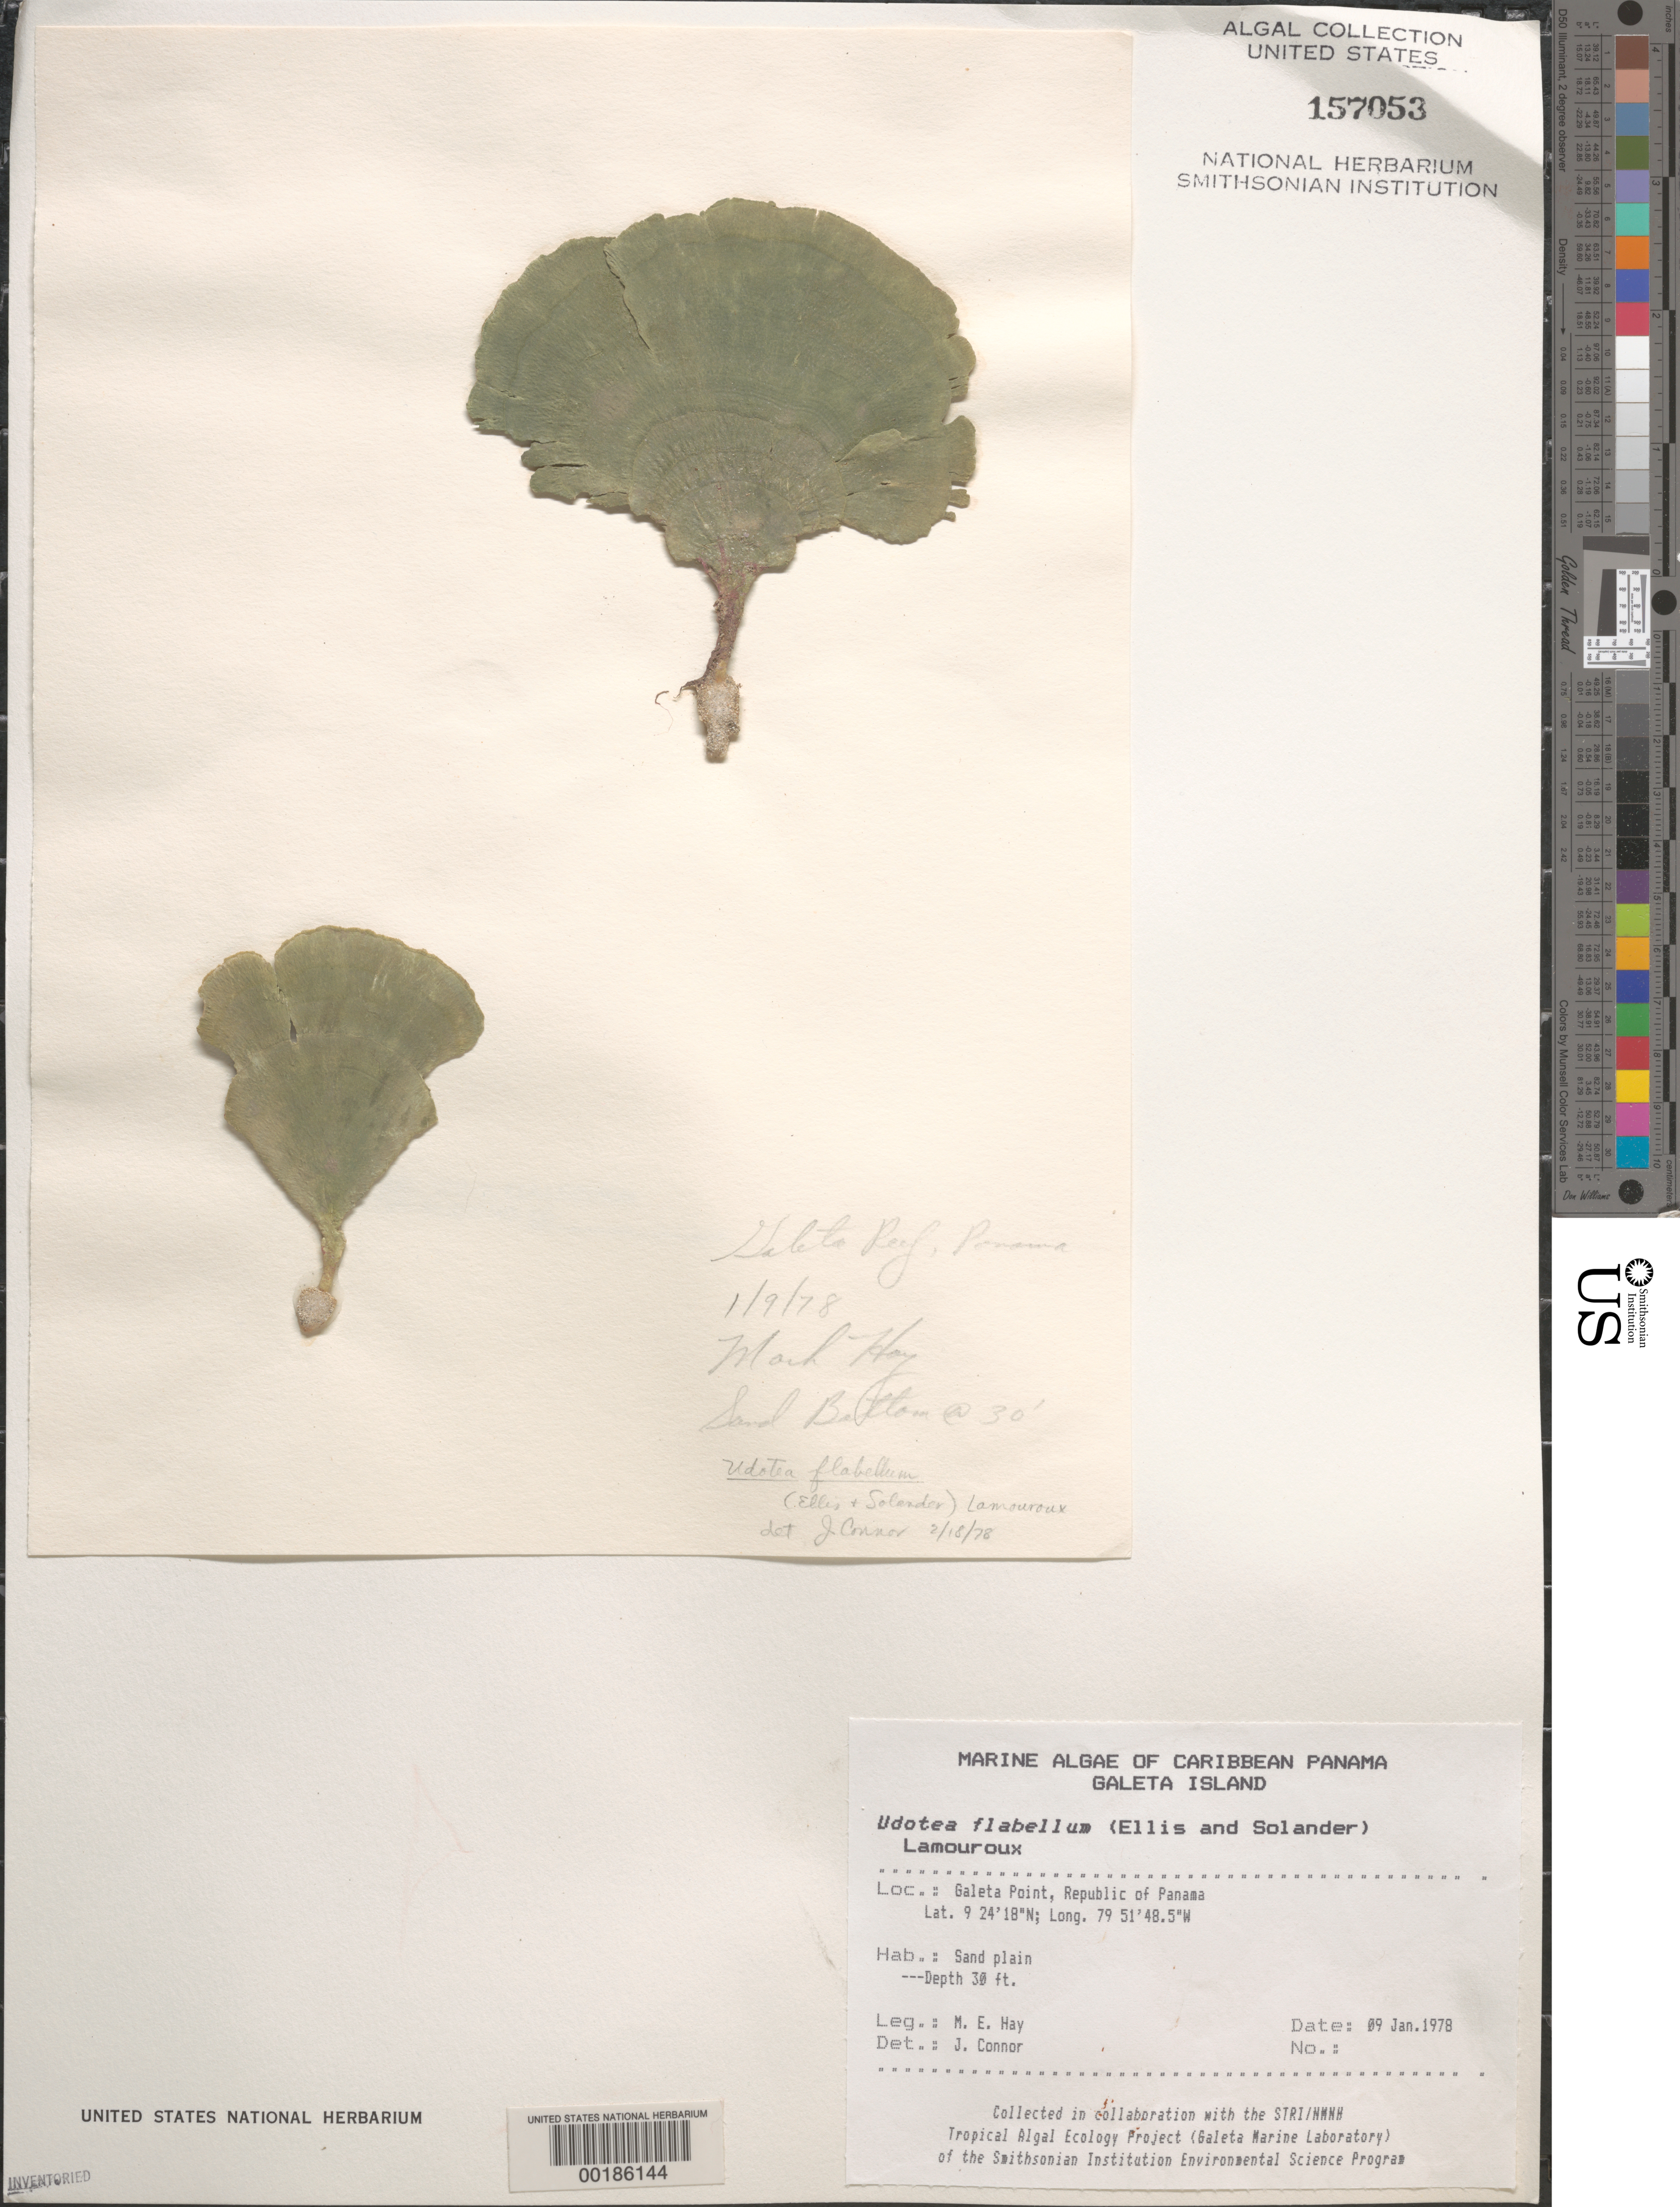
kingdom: Plantae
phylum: Chlorophyta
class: Ulvophyceae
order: Bryopsidales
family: Udoteaceae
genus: Udotea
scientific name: Udotea flabellum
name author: (J. Ellis & Sol.) M. Howe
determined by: Connor, J.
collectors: M. E. Hay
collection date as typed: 09 Jan 1978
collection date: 1978-01-09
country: Panama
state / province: Colón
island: Galeta Island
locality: Galeta Point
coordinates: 9 24' 18" N, 79 51' 48.5" W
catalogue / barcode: US 157053